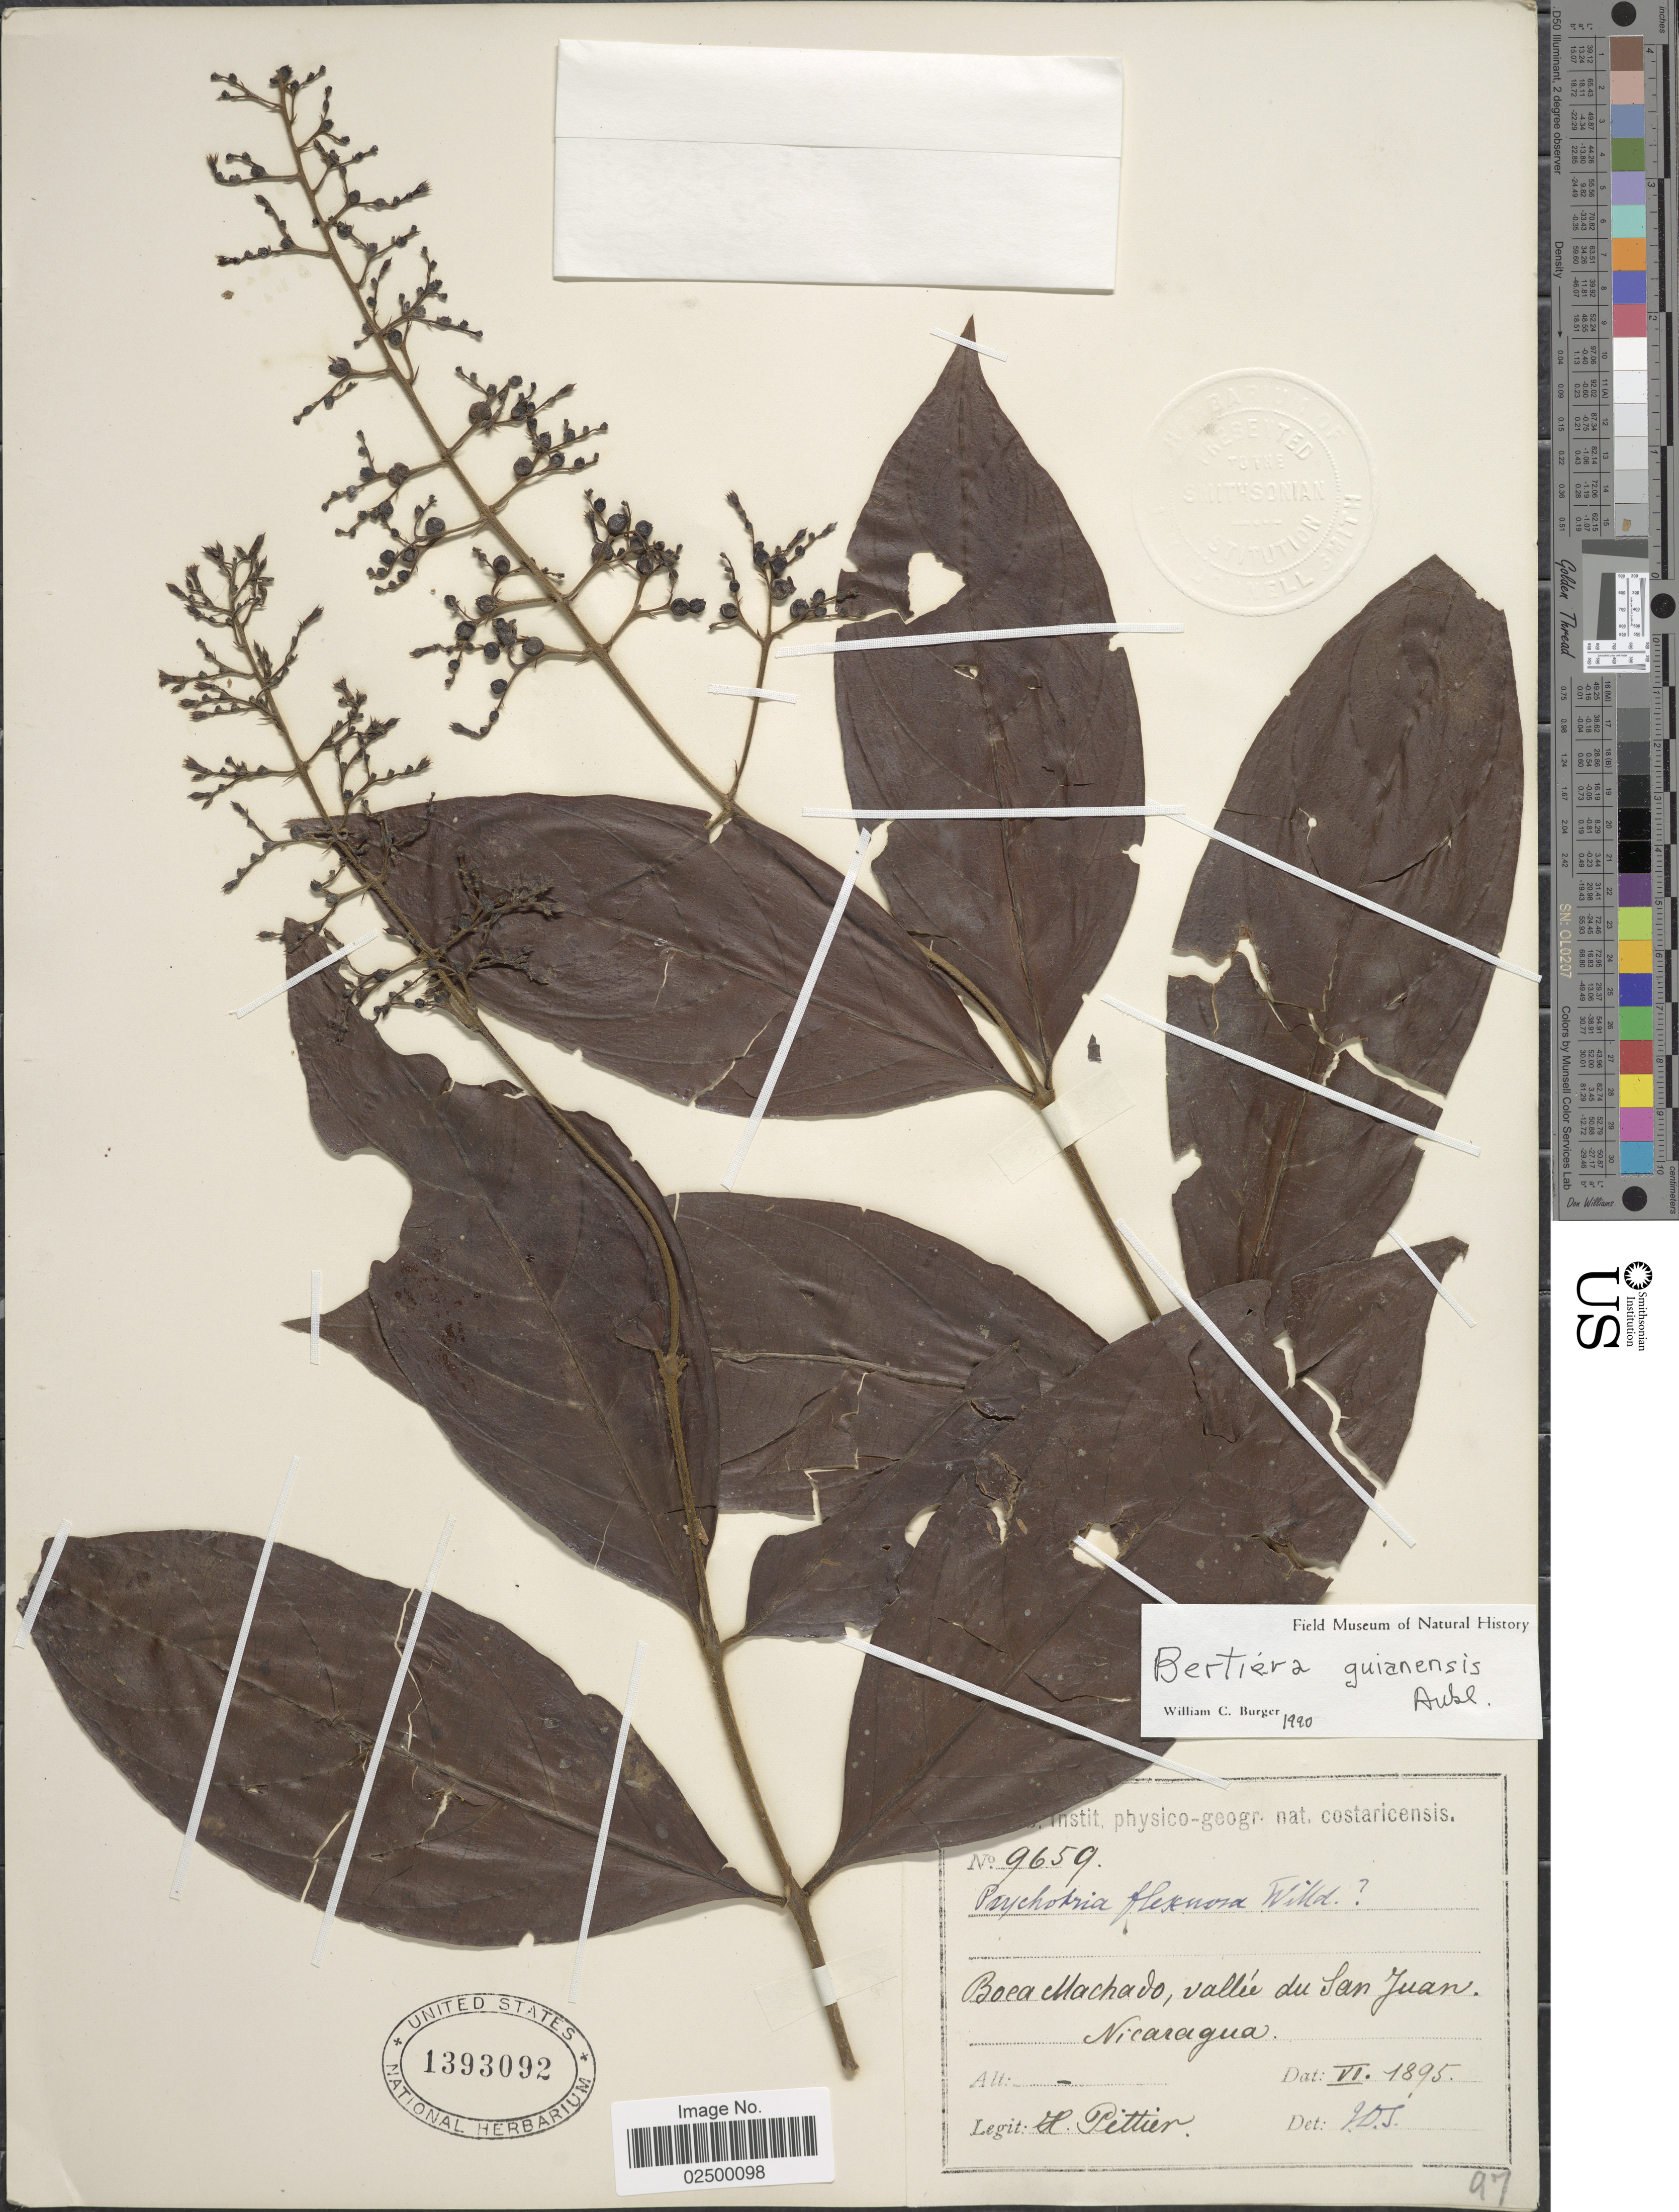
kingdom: Plantae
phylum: Tracheophyta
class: Magnoliopsida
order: Gentianales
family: Rubiaceae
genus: Bertiera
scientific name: Bertiera guianensis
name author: Aubl.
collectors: H. F. Pittier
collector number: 9659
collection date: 1895-06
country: Costa Rica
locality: Boca Machado, vallee du San Juan, Nicaragua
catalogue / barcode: US 1393092